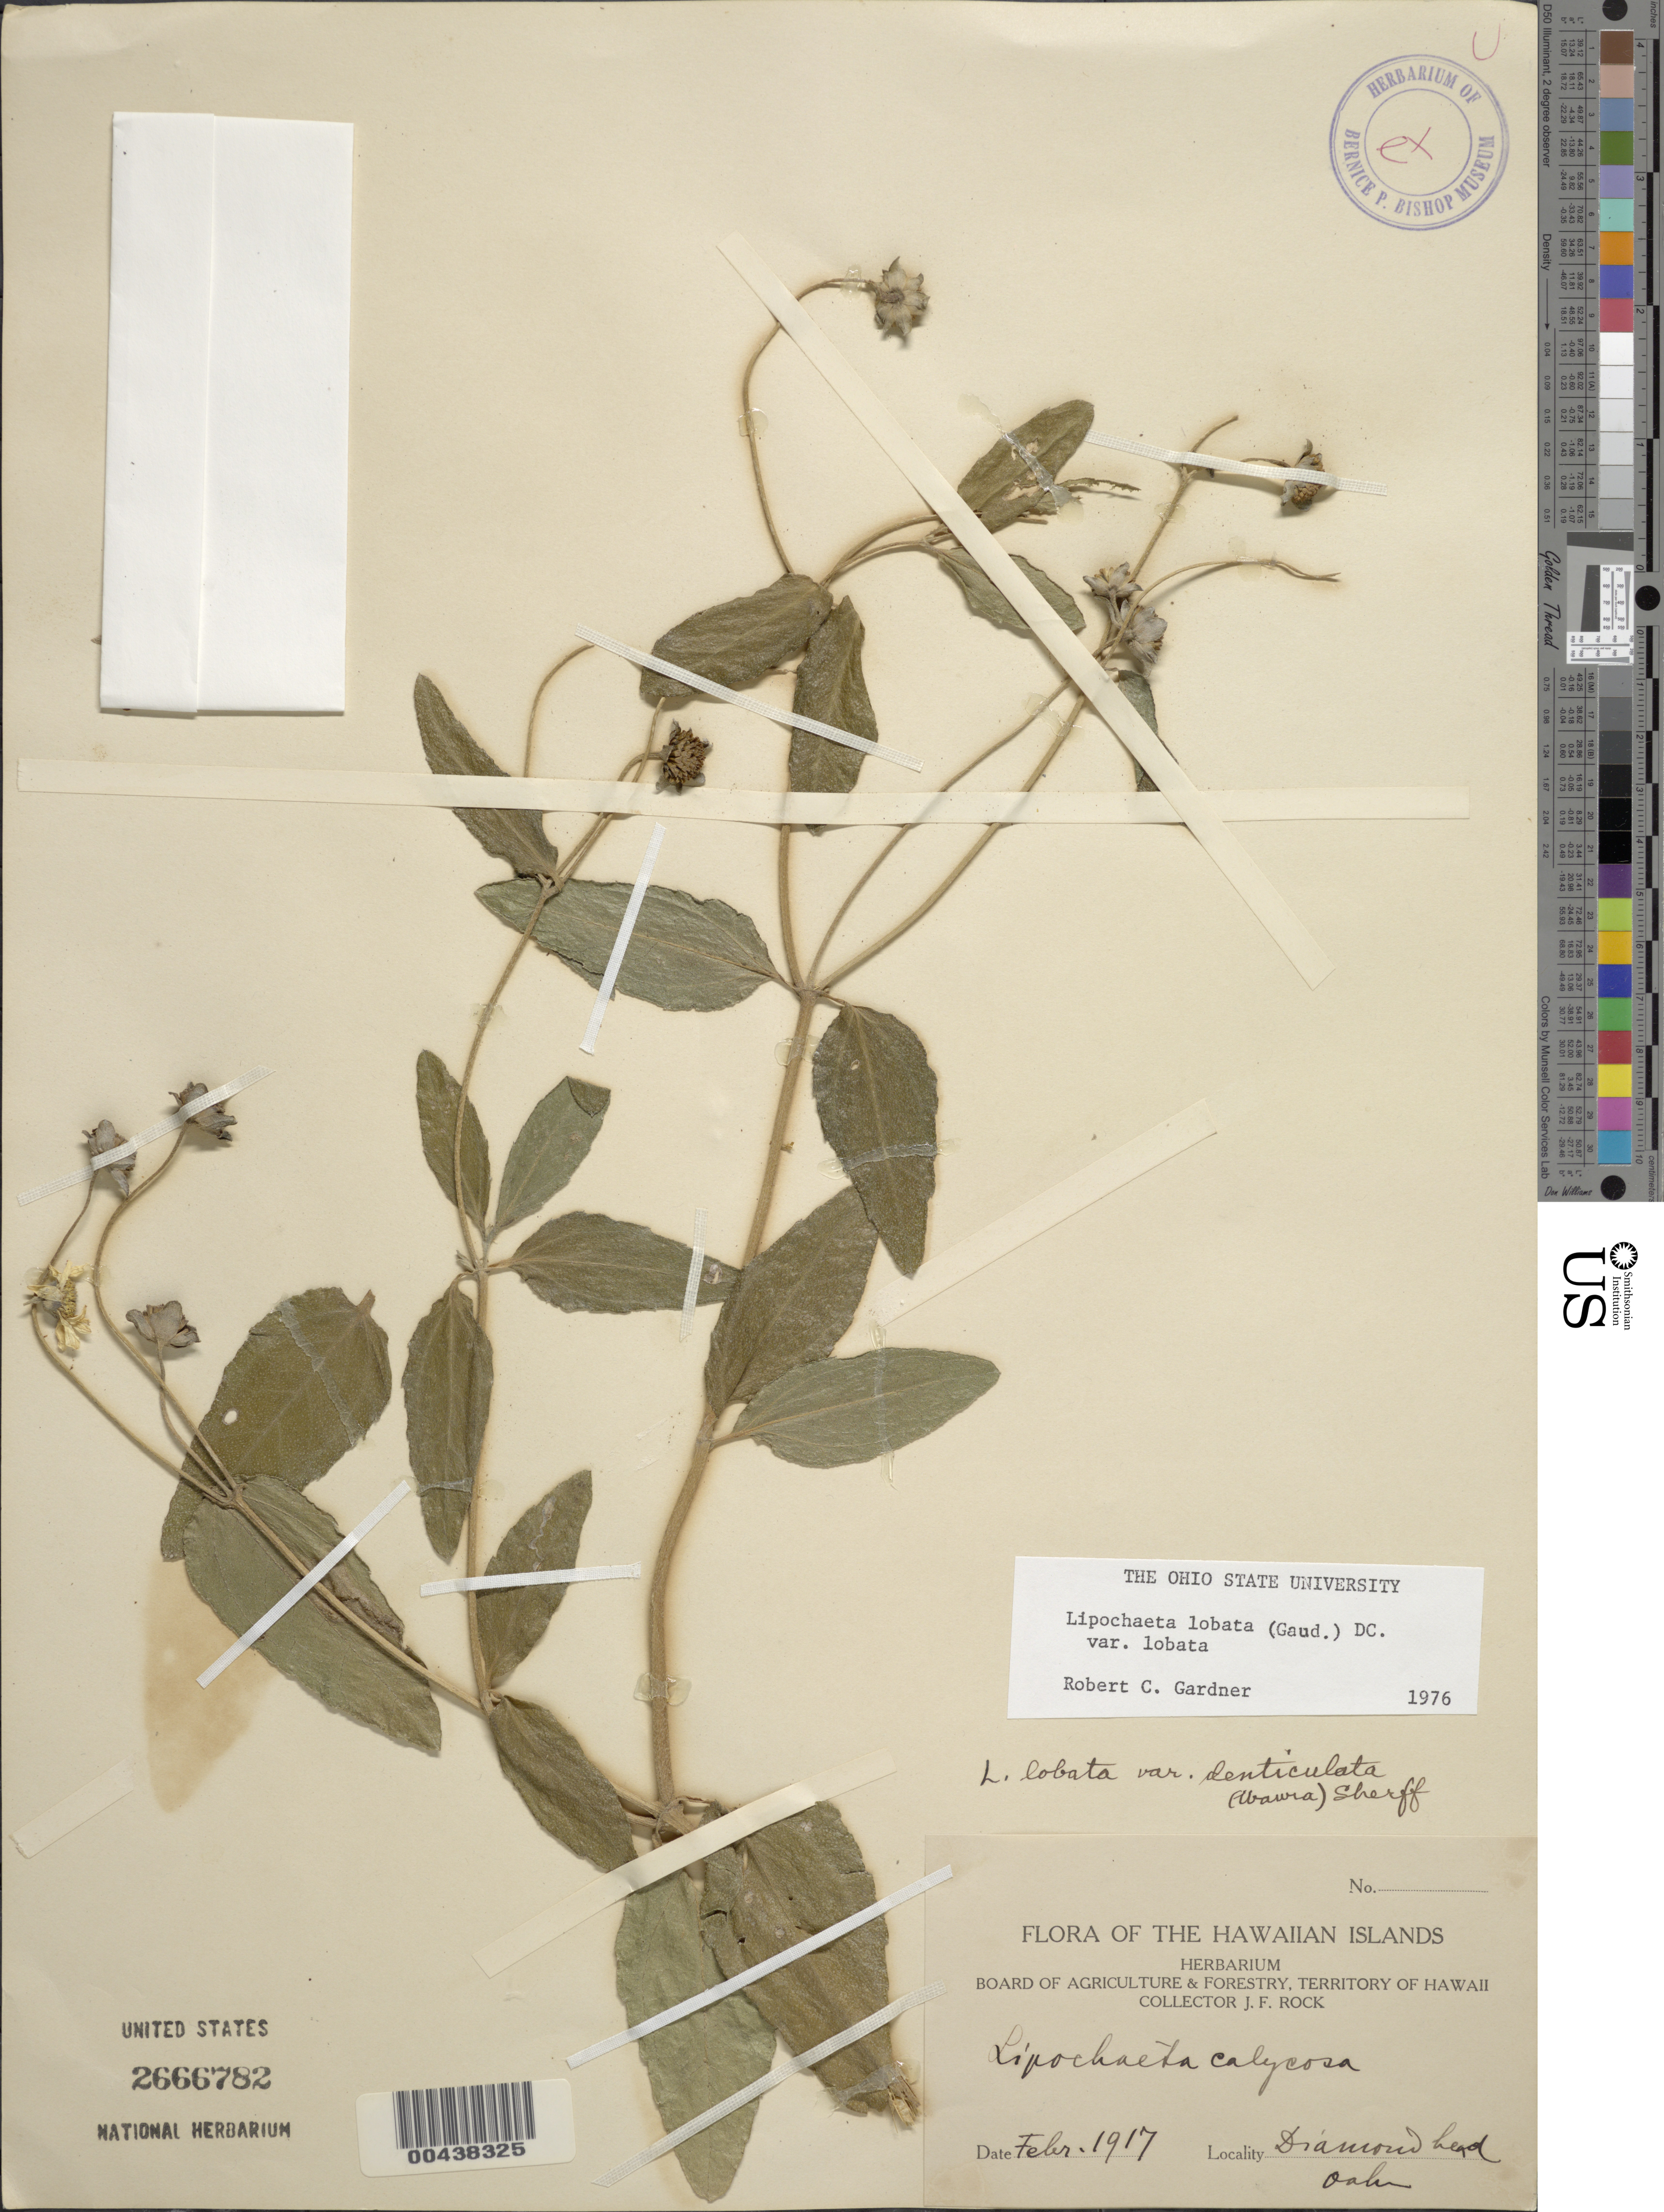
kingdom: Plantae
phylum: Tracheophyta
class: Magnoliopsida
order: Asterales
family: Asteraceae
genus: Lipochaeta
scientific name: Lipochaeta lobata var. lobata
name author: (Gaudich.) DC.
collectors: J. F. Rock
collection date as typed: Feb 1917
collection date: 1917-02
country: United States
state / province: Hawaii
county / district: Honolulu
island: Oahu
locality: Diamond Head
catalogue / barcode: US 2666782